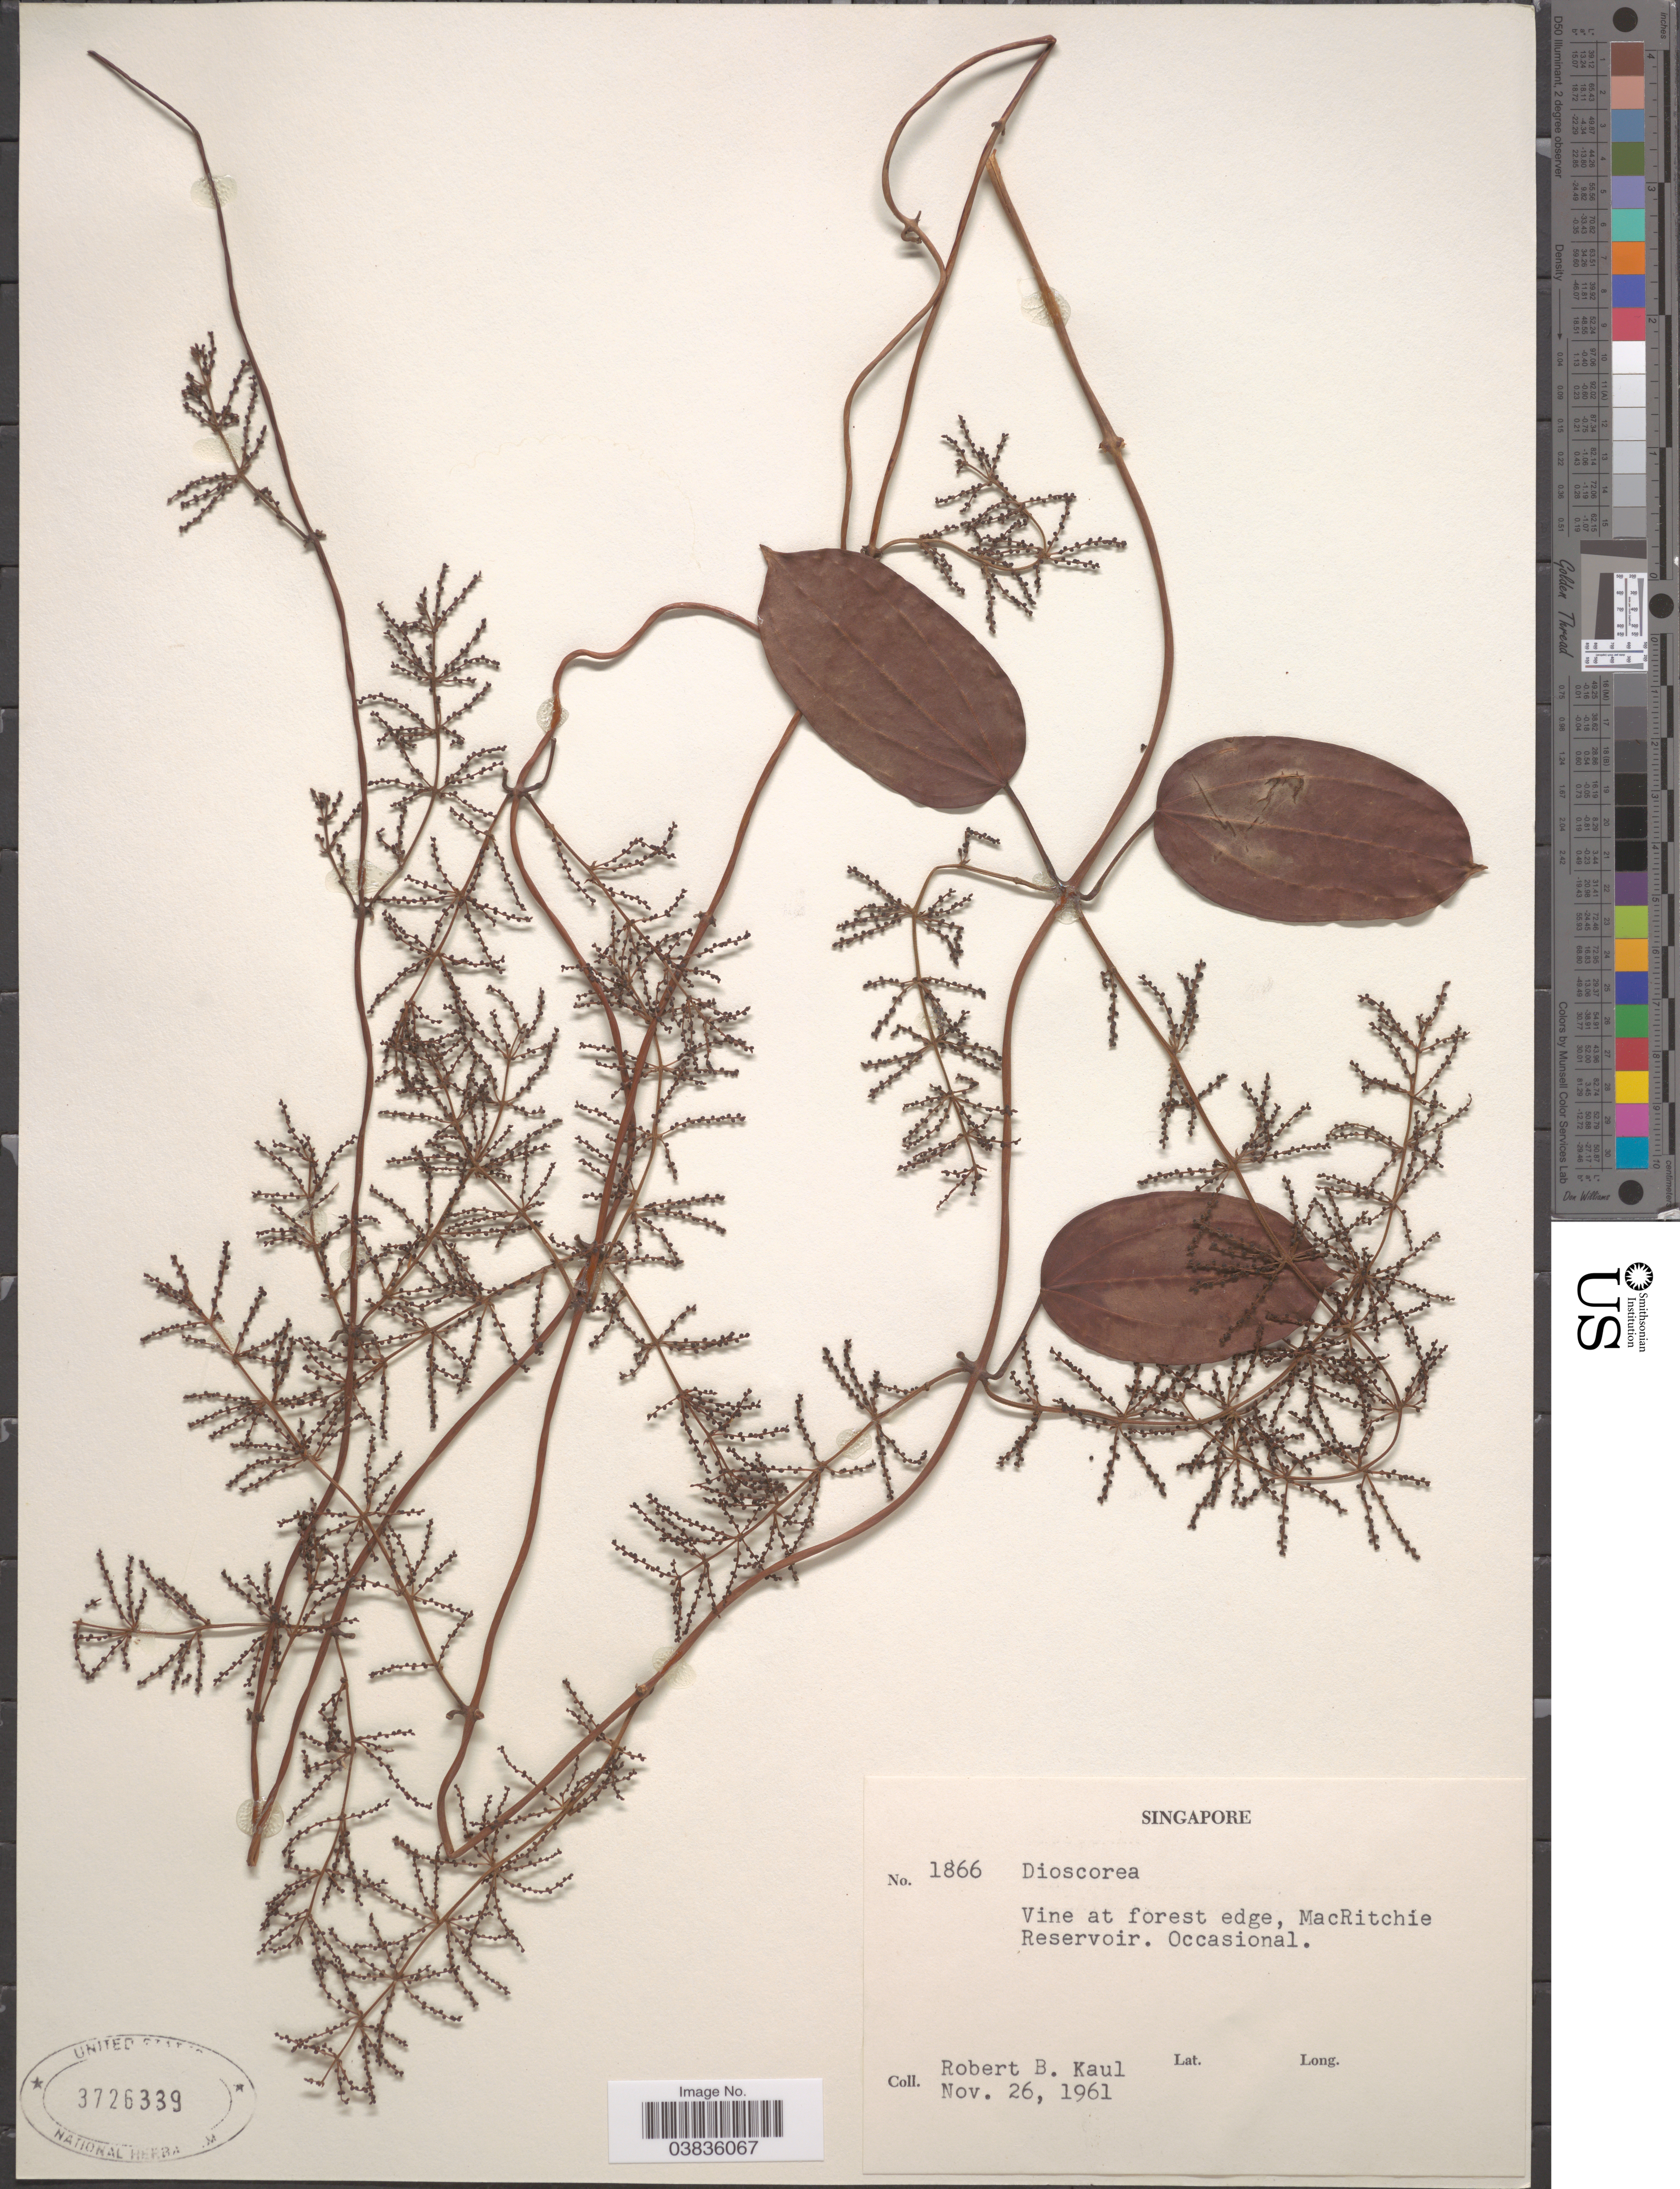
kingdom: Plantae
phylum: Tracheophyta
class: Liliopsida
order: Dioscoreales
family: Dioscoreaceae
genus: Dioscorea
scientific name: Dioscorea sp.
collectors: R. Kaul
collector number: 1866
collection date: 1961-11-26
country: Singapore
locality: Vine at forest edge, MacRitchie Reservoir.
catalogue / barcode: US 3726339